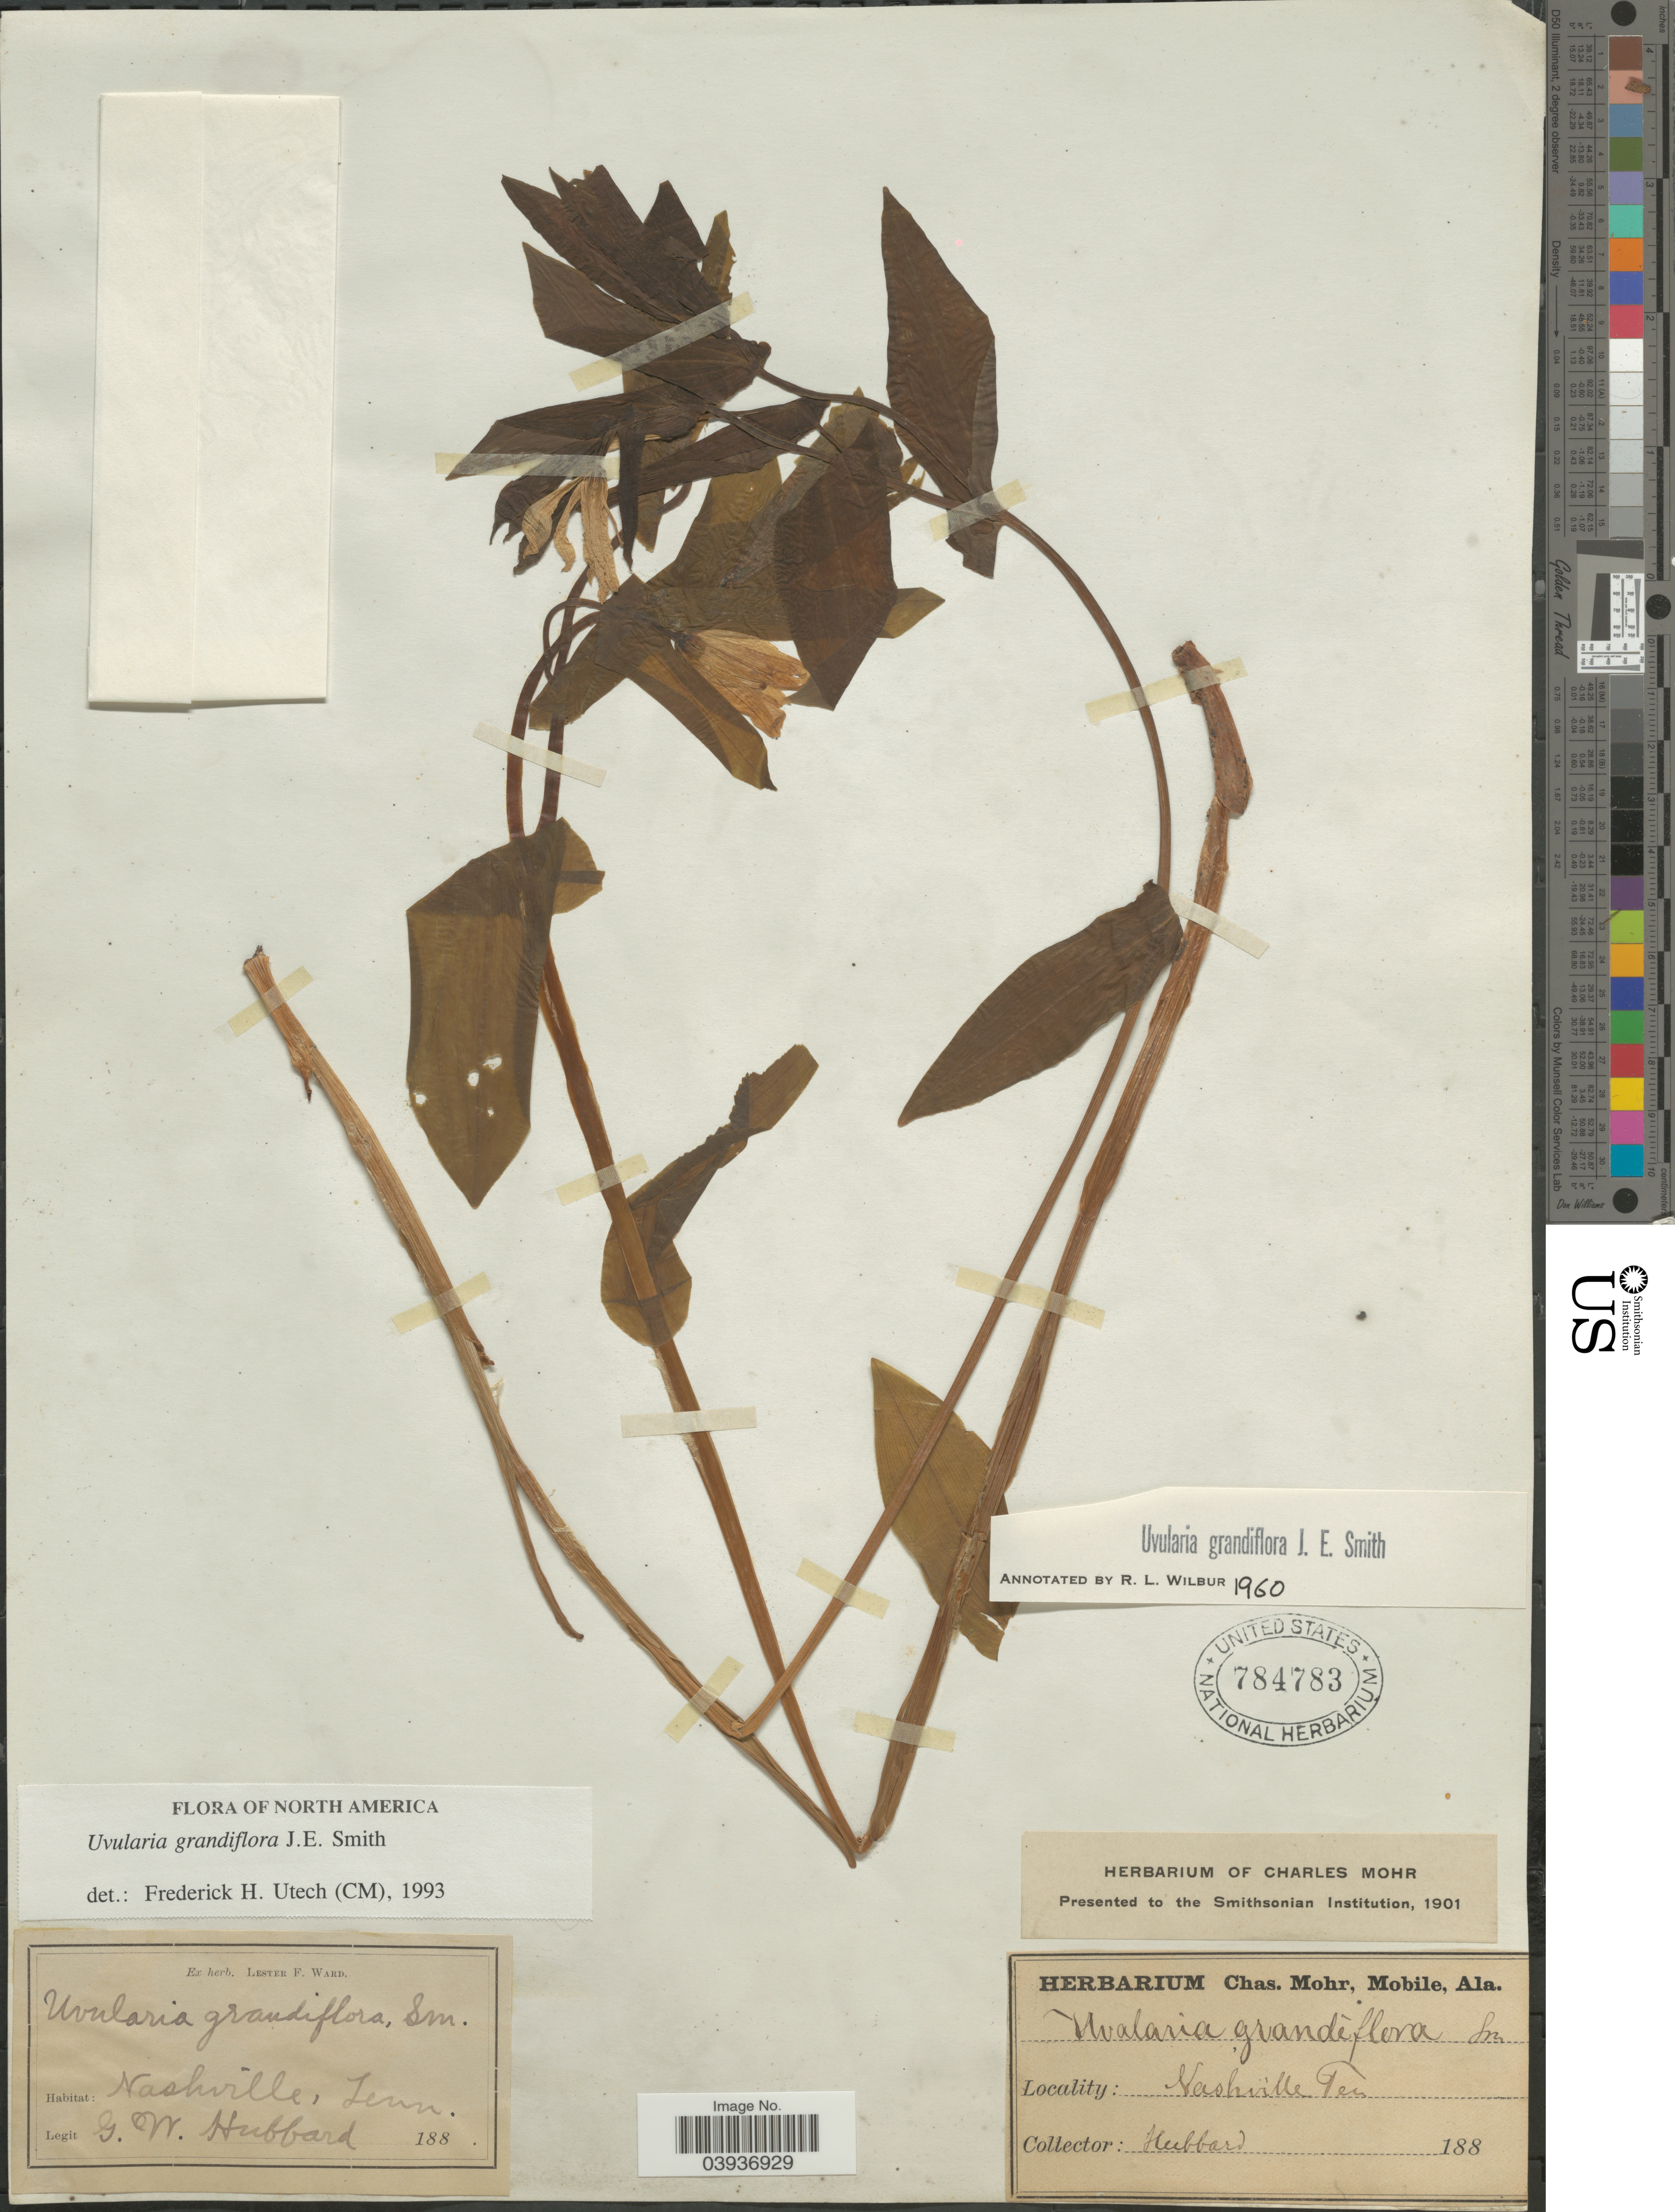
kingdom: Plantae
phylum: Tracheophyta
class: Liliopsida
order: Liliales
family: Colchicaceae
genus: Uvularia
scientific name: Uvularia grandiflora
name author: Sm.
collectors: G. W. Hubbard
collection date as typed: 188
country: United States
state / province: Tennessee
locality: Nashville.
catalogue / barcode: US 784783